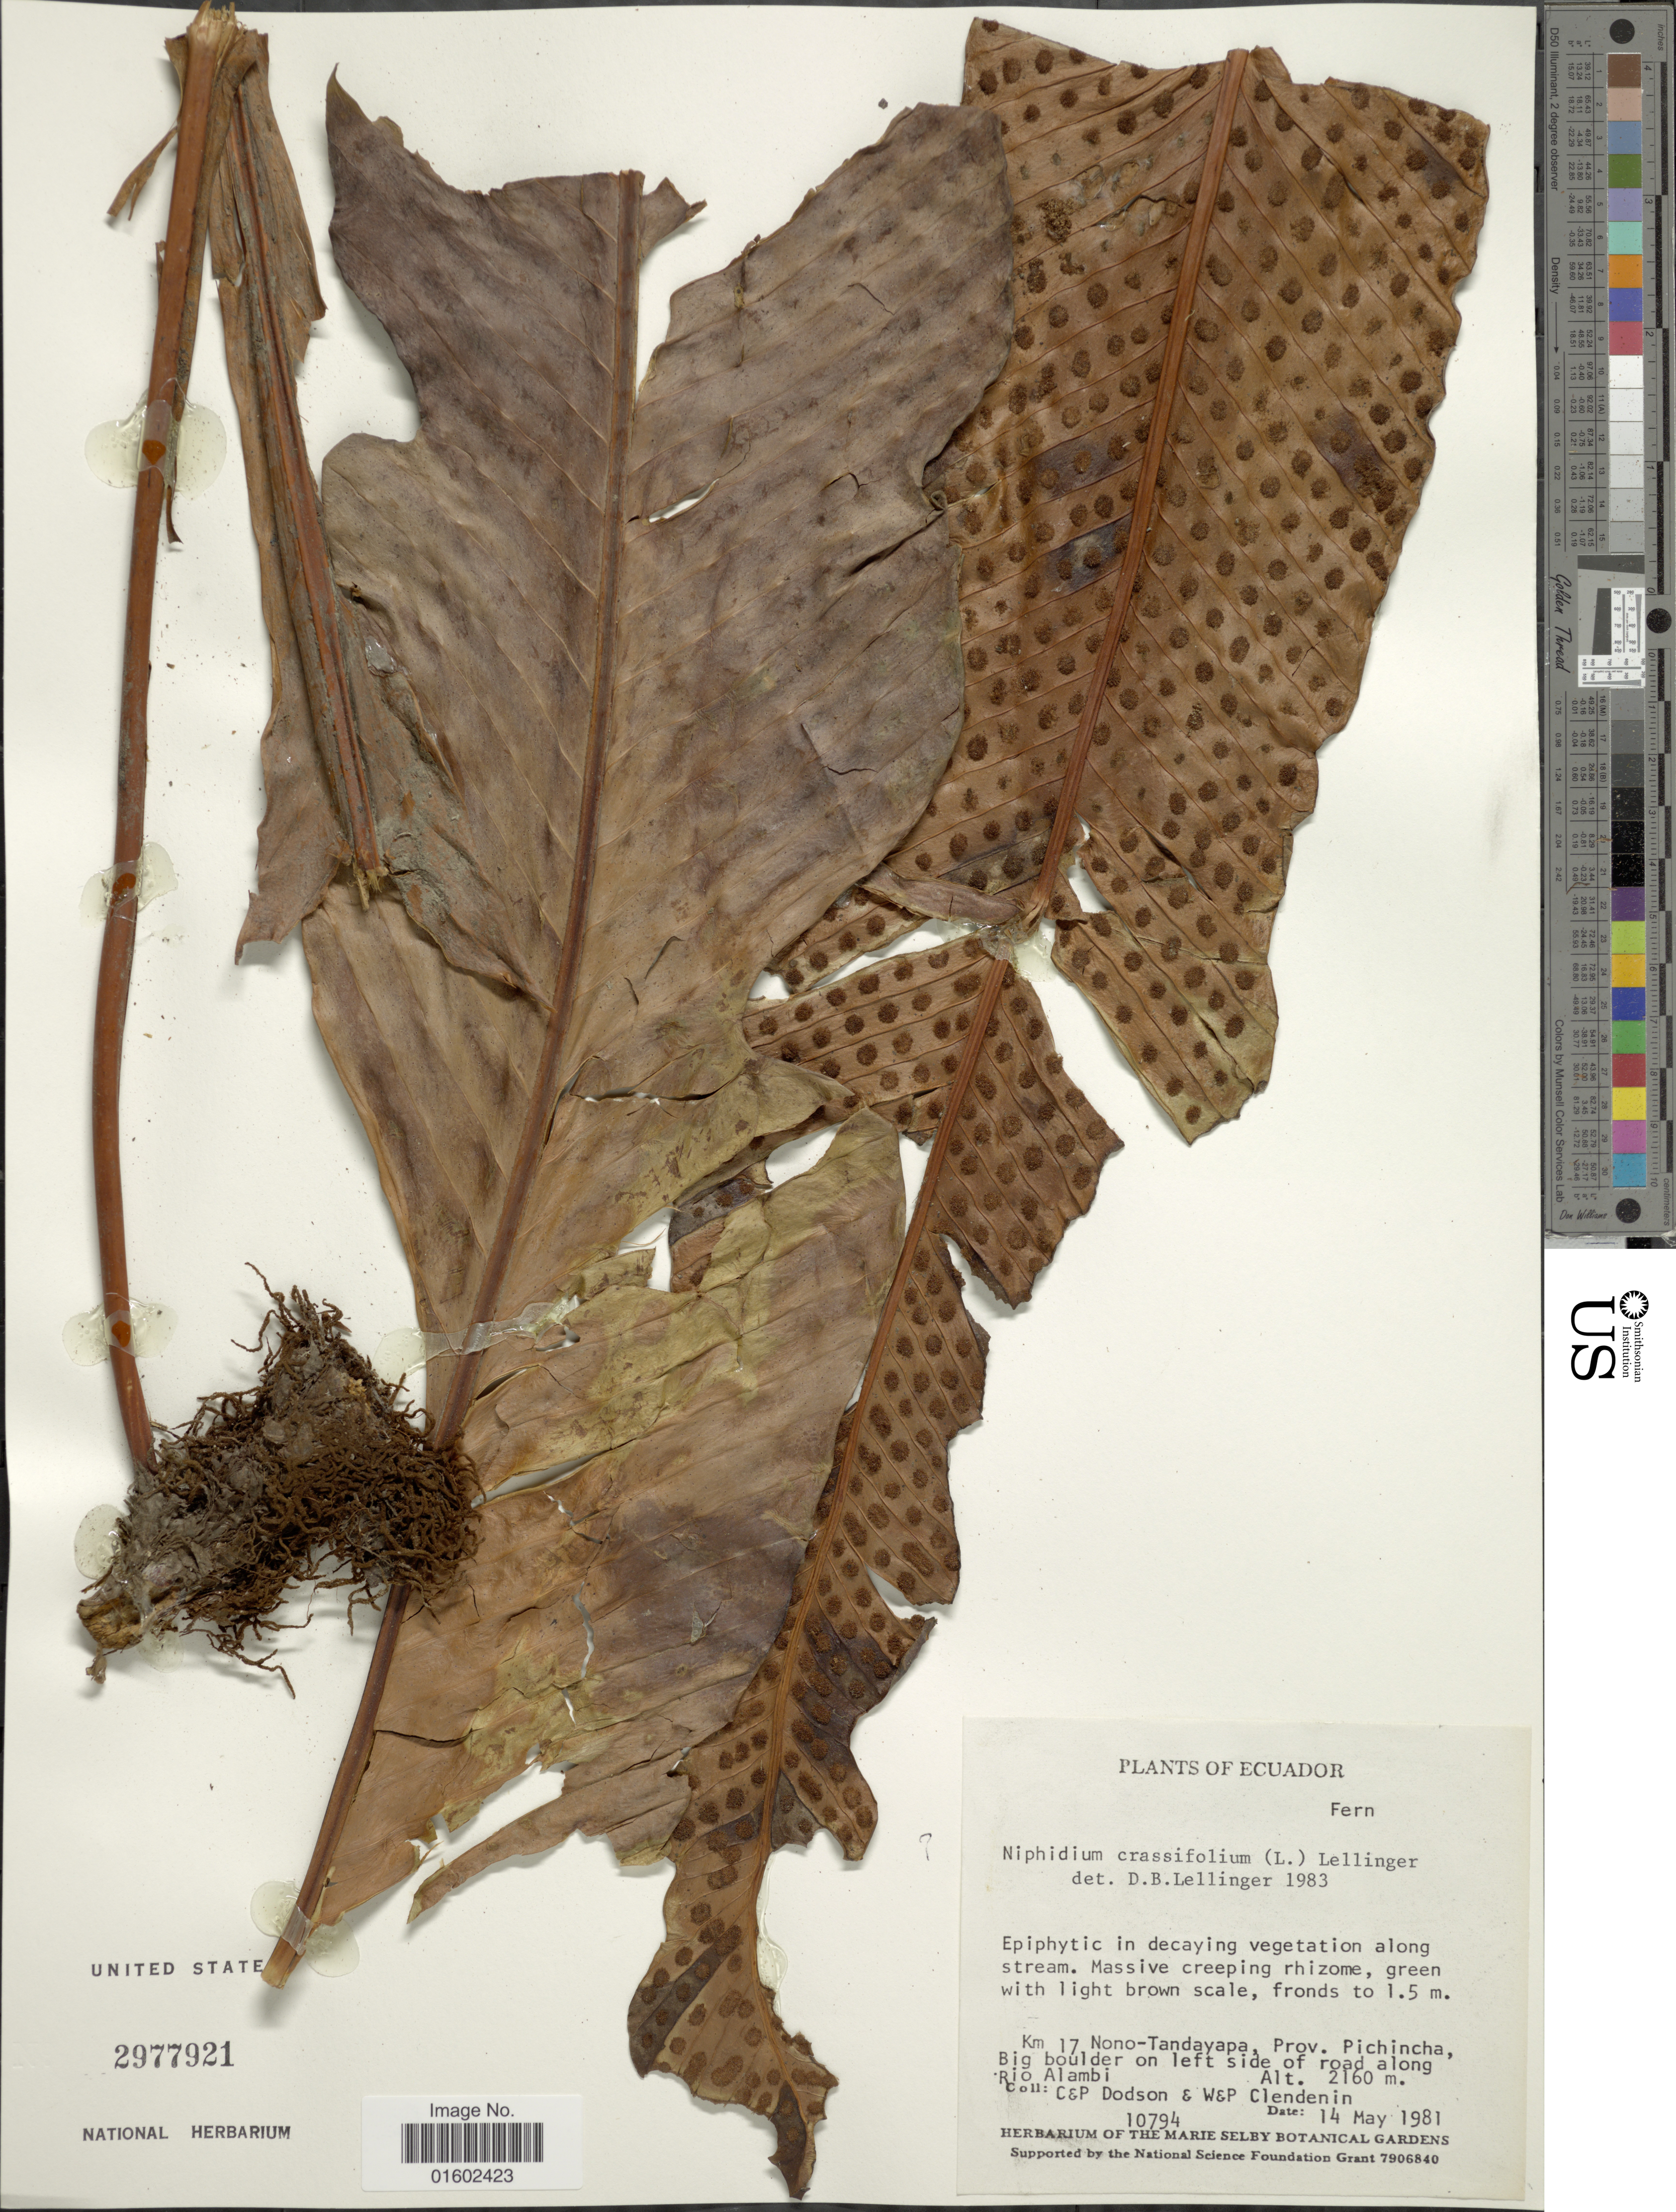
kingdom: Plantae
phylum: Tracheophyta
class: Polypodiopsida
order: Polypodiales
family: Polypodiaceae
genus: Niphidium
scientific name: Niphidium crassifolium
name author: (L.) Lellinger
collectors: C. Dodson, P. M. Dodson, W. Clendenin & P. Clendenin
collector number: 10794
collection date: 1981-05-14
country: Ecuador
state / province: Pichincha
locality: Km 17 Nono-Tandayapa, Big Boulder on left side of road along Rio Alambi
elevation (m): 2160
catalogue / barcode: US 2977921